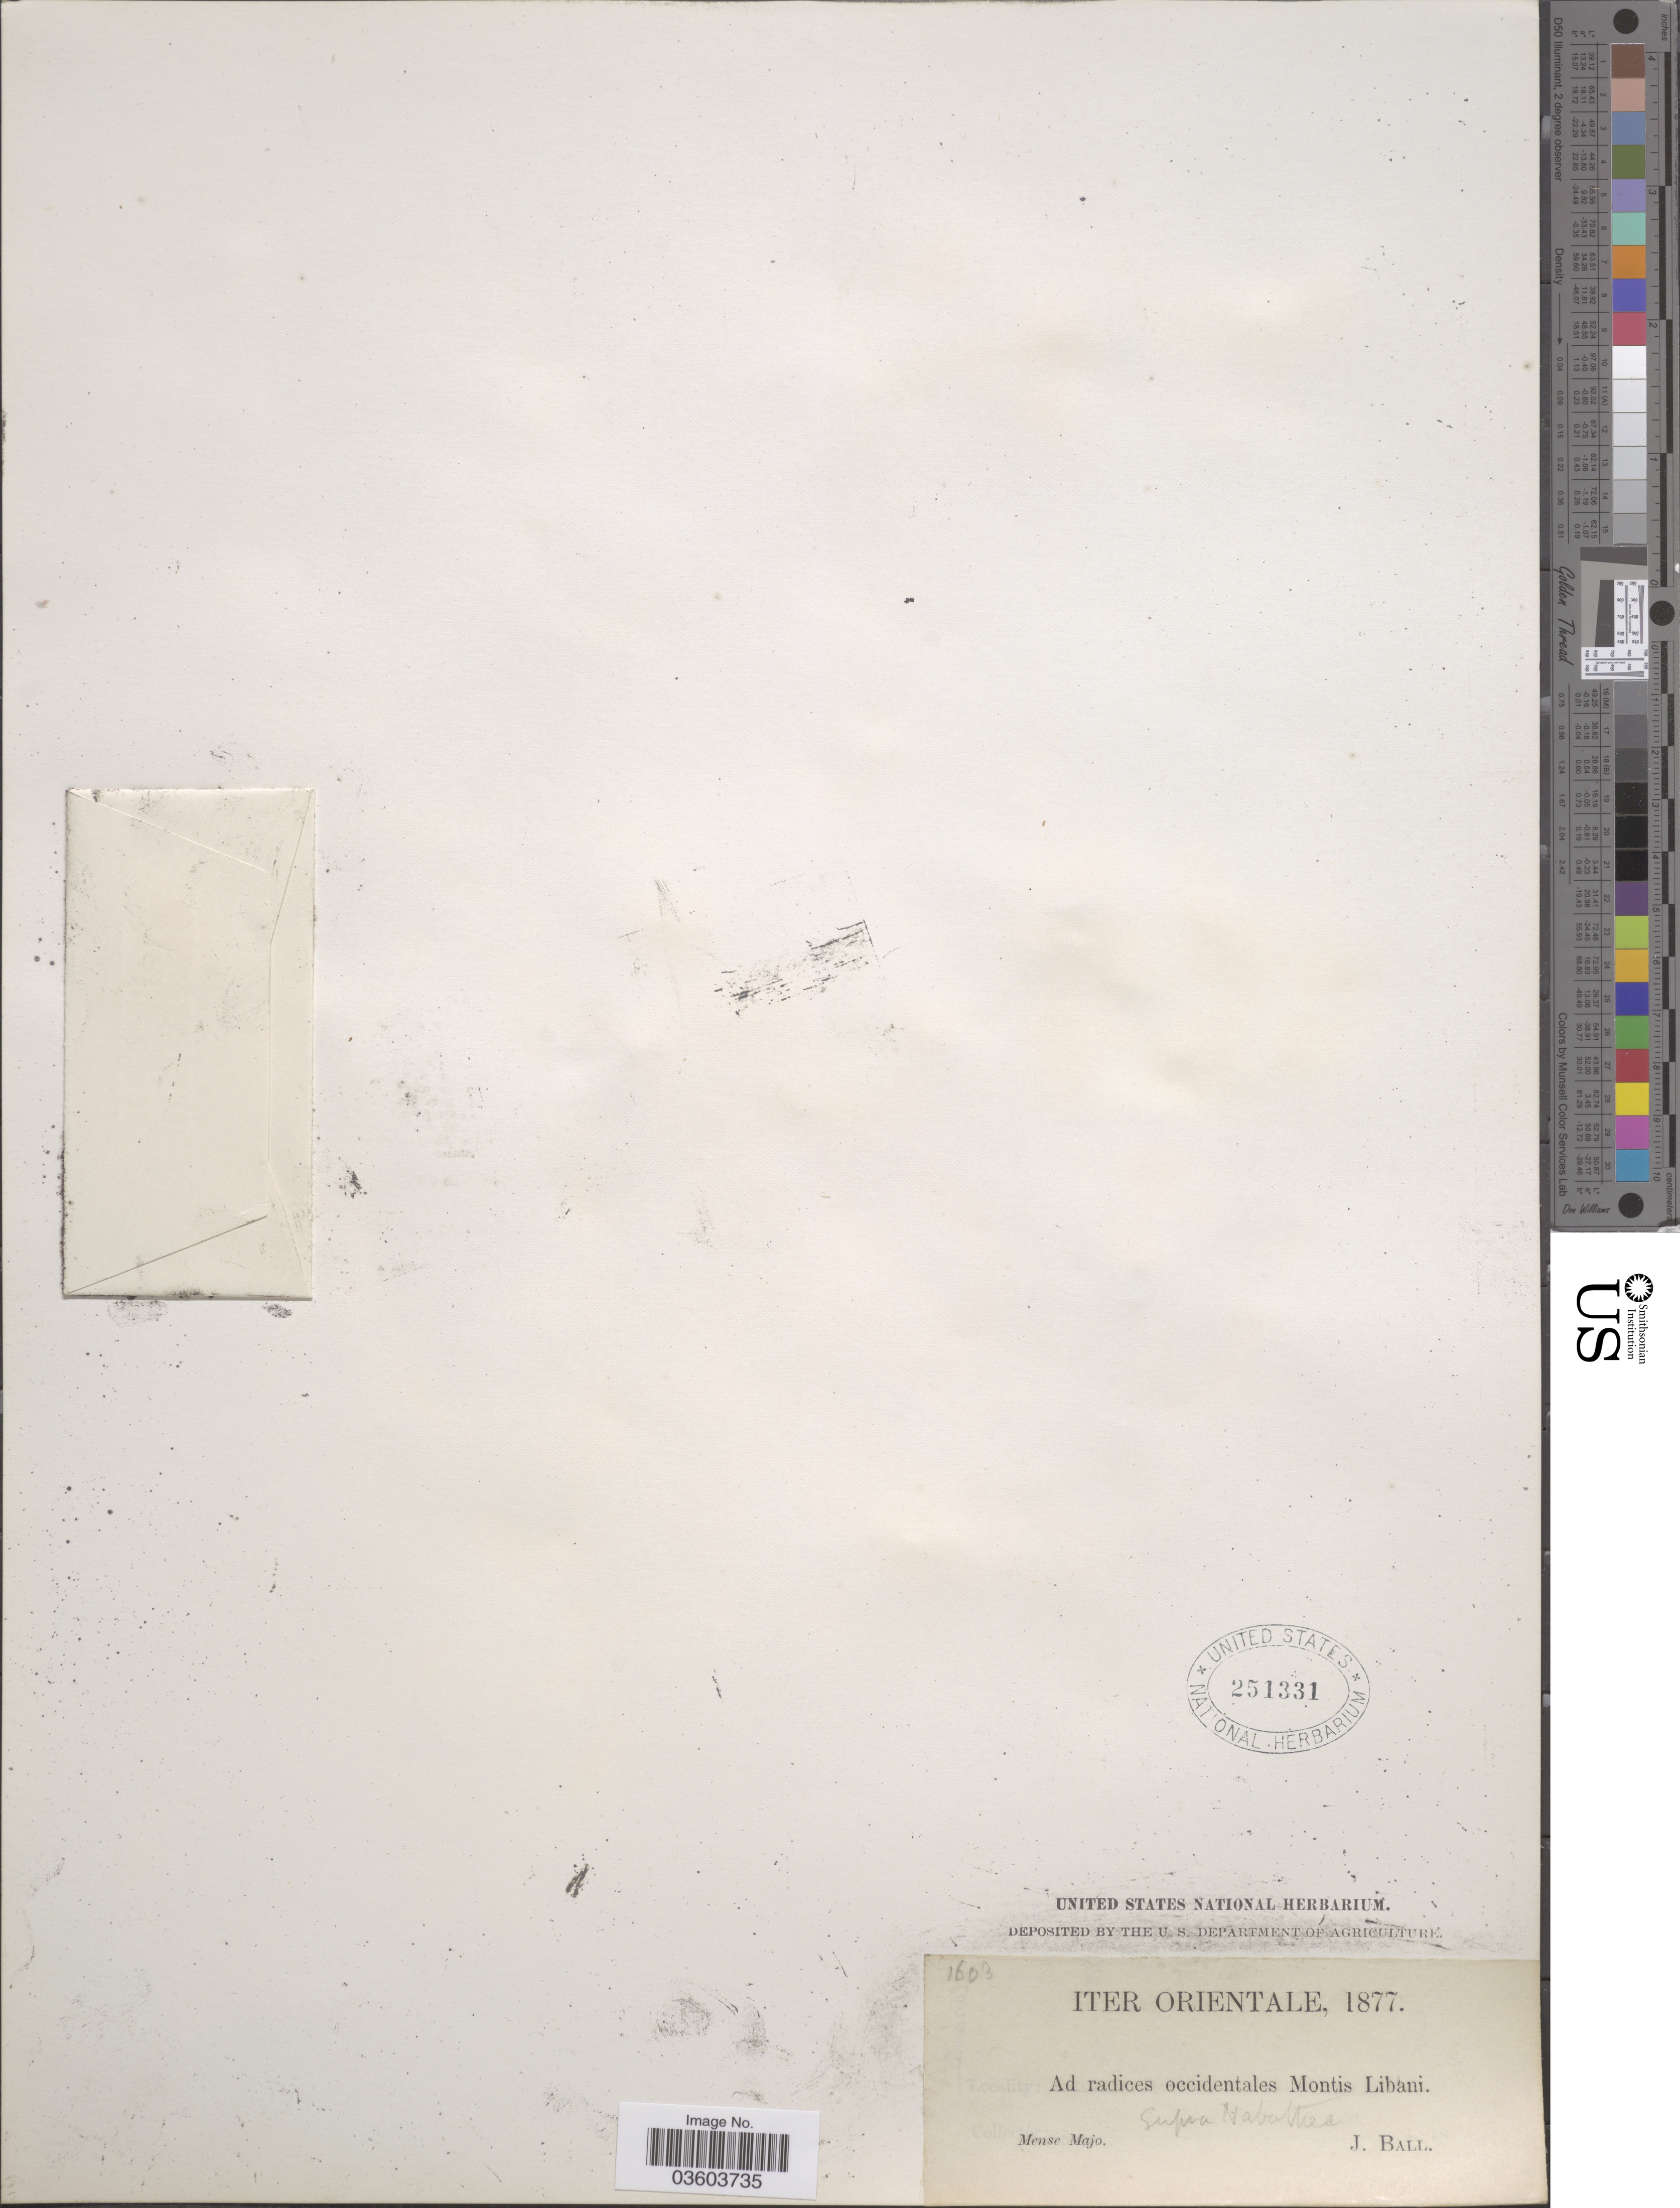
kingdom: Plantae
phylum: Tracheophyta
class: Magnoliopsida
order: Caryophyllales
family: Caryophyllaceae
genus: Cerastium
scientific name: Cerastium sp.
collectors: J. Ball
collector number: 1603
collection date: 1877-05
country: Lebanon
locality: Iter Orientale. Ad radices occidentales Montis Libani. Supra nabathea [nabatieh].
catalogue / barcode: US 251331